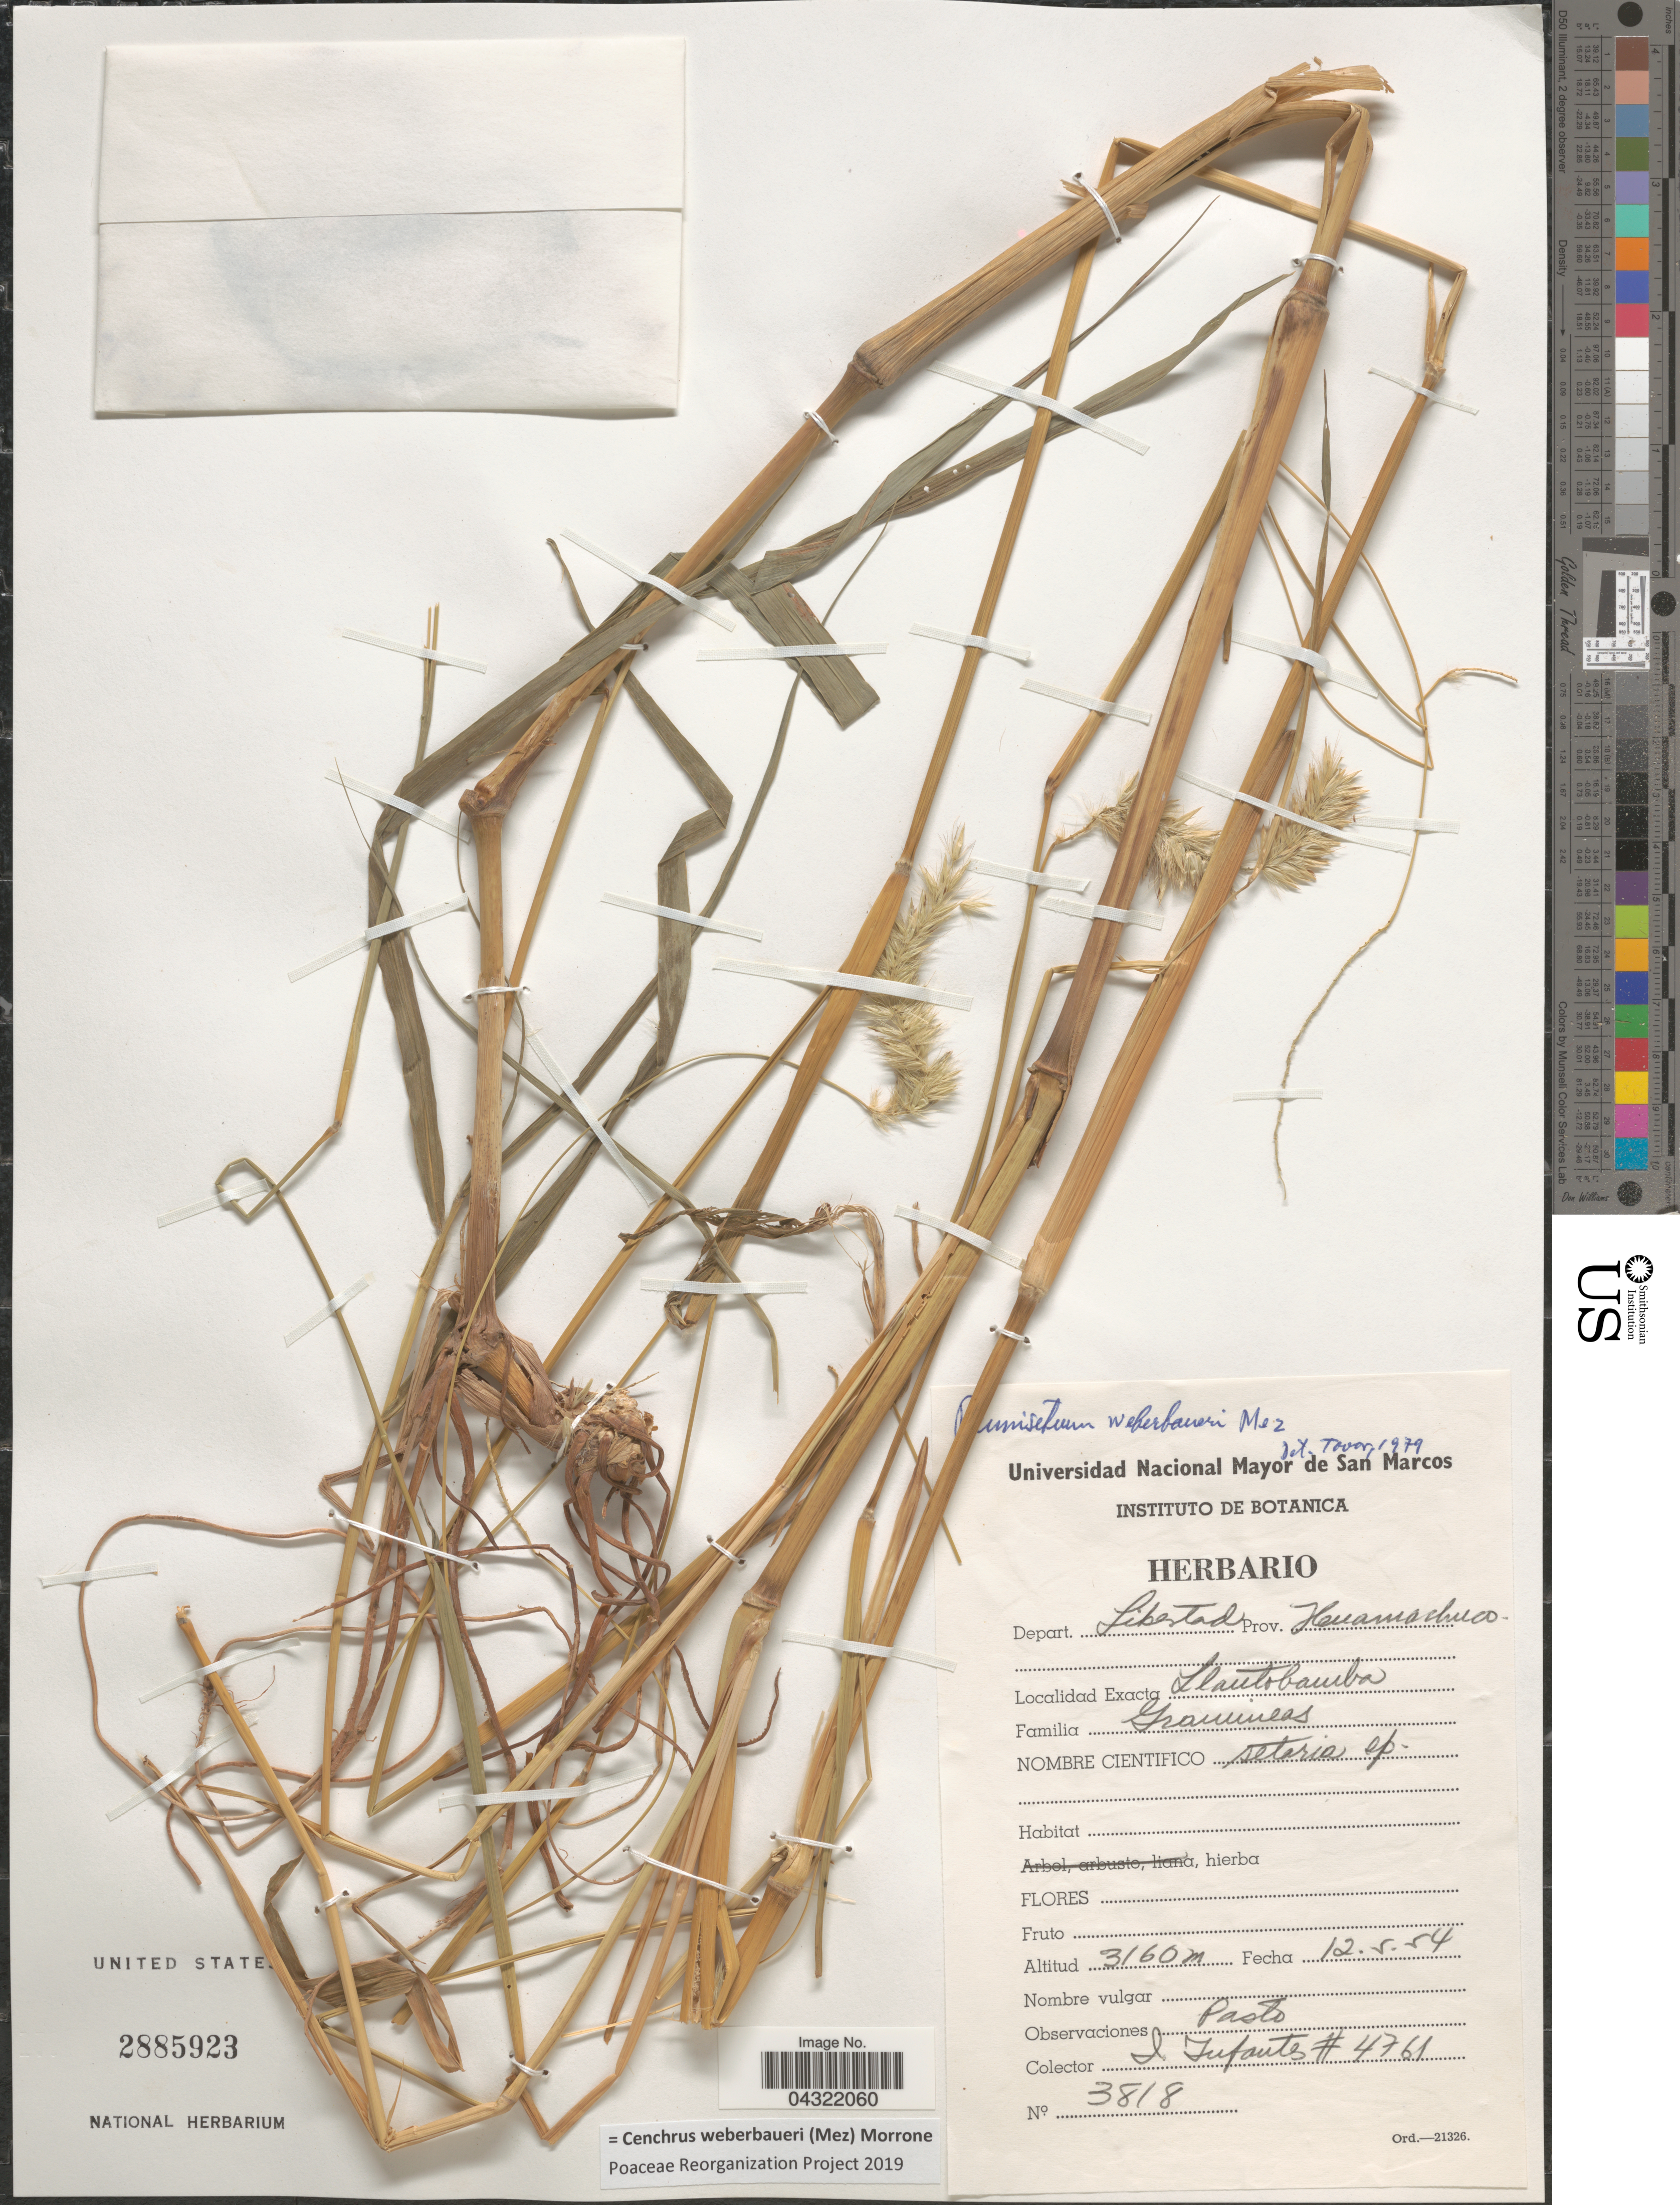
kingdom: Plantae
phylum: Tracheophyta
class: Liliopsida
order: Poales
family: Poaceae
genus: Cenchrus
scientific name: Cenchrus weberbaueri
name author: (Mez) Morrone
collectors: J. Infantes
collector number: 4761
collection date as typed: Transcribed d/m/y: 12/5/54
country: Peru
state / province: La Libertad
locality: Depart. Libertad. Prov. Huamachuco. Llautobamba.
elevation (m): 3160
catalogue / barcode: US 2885923